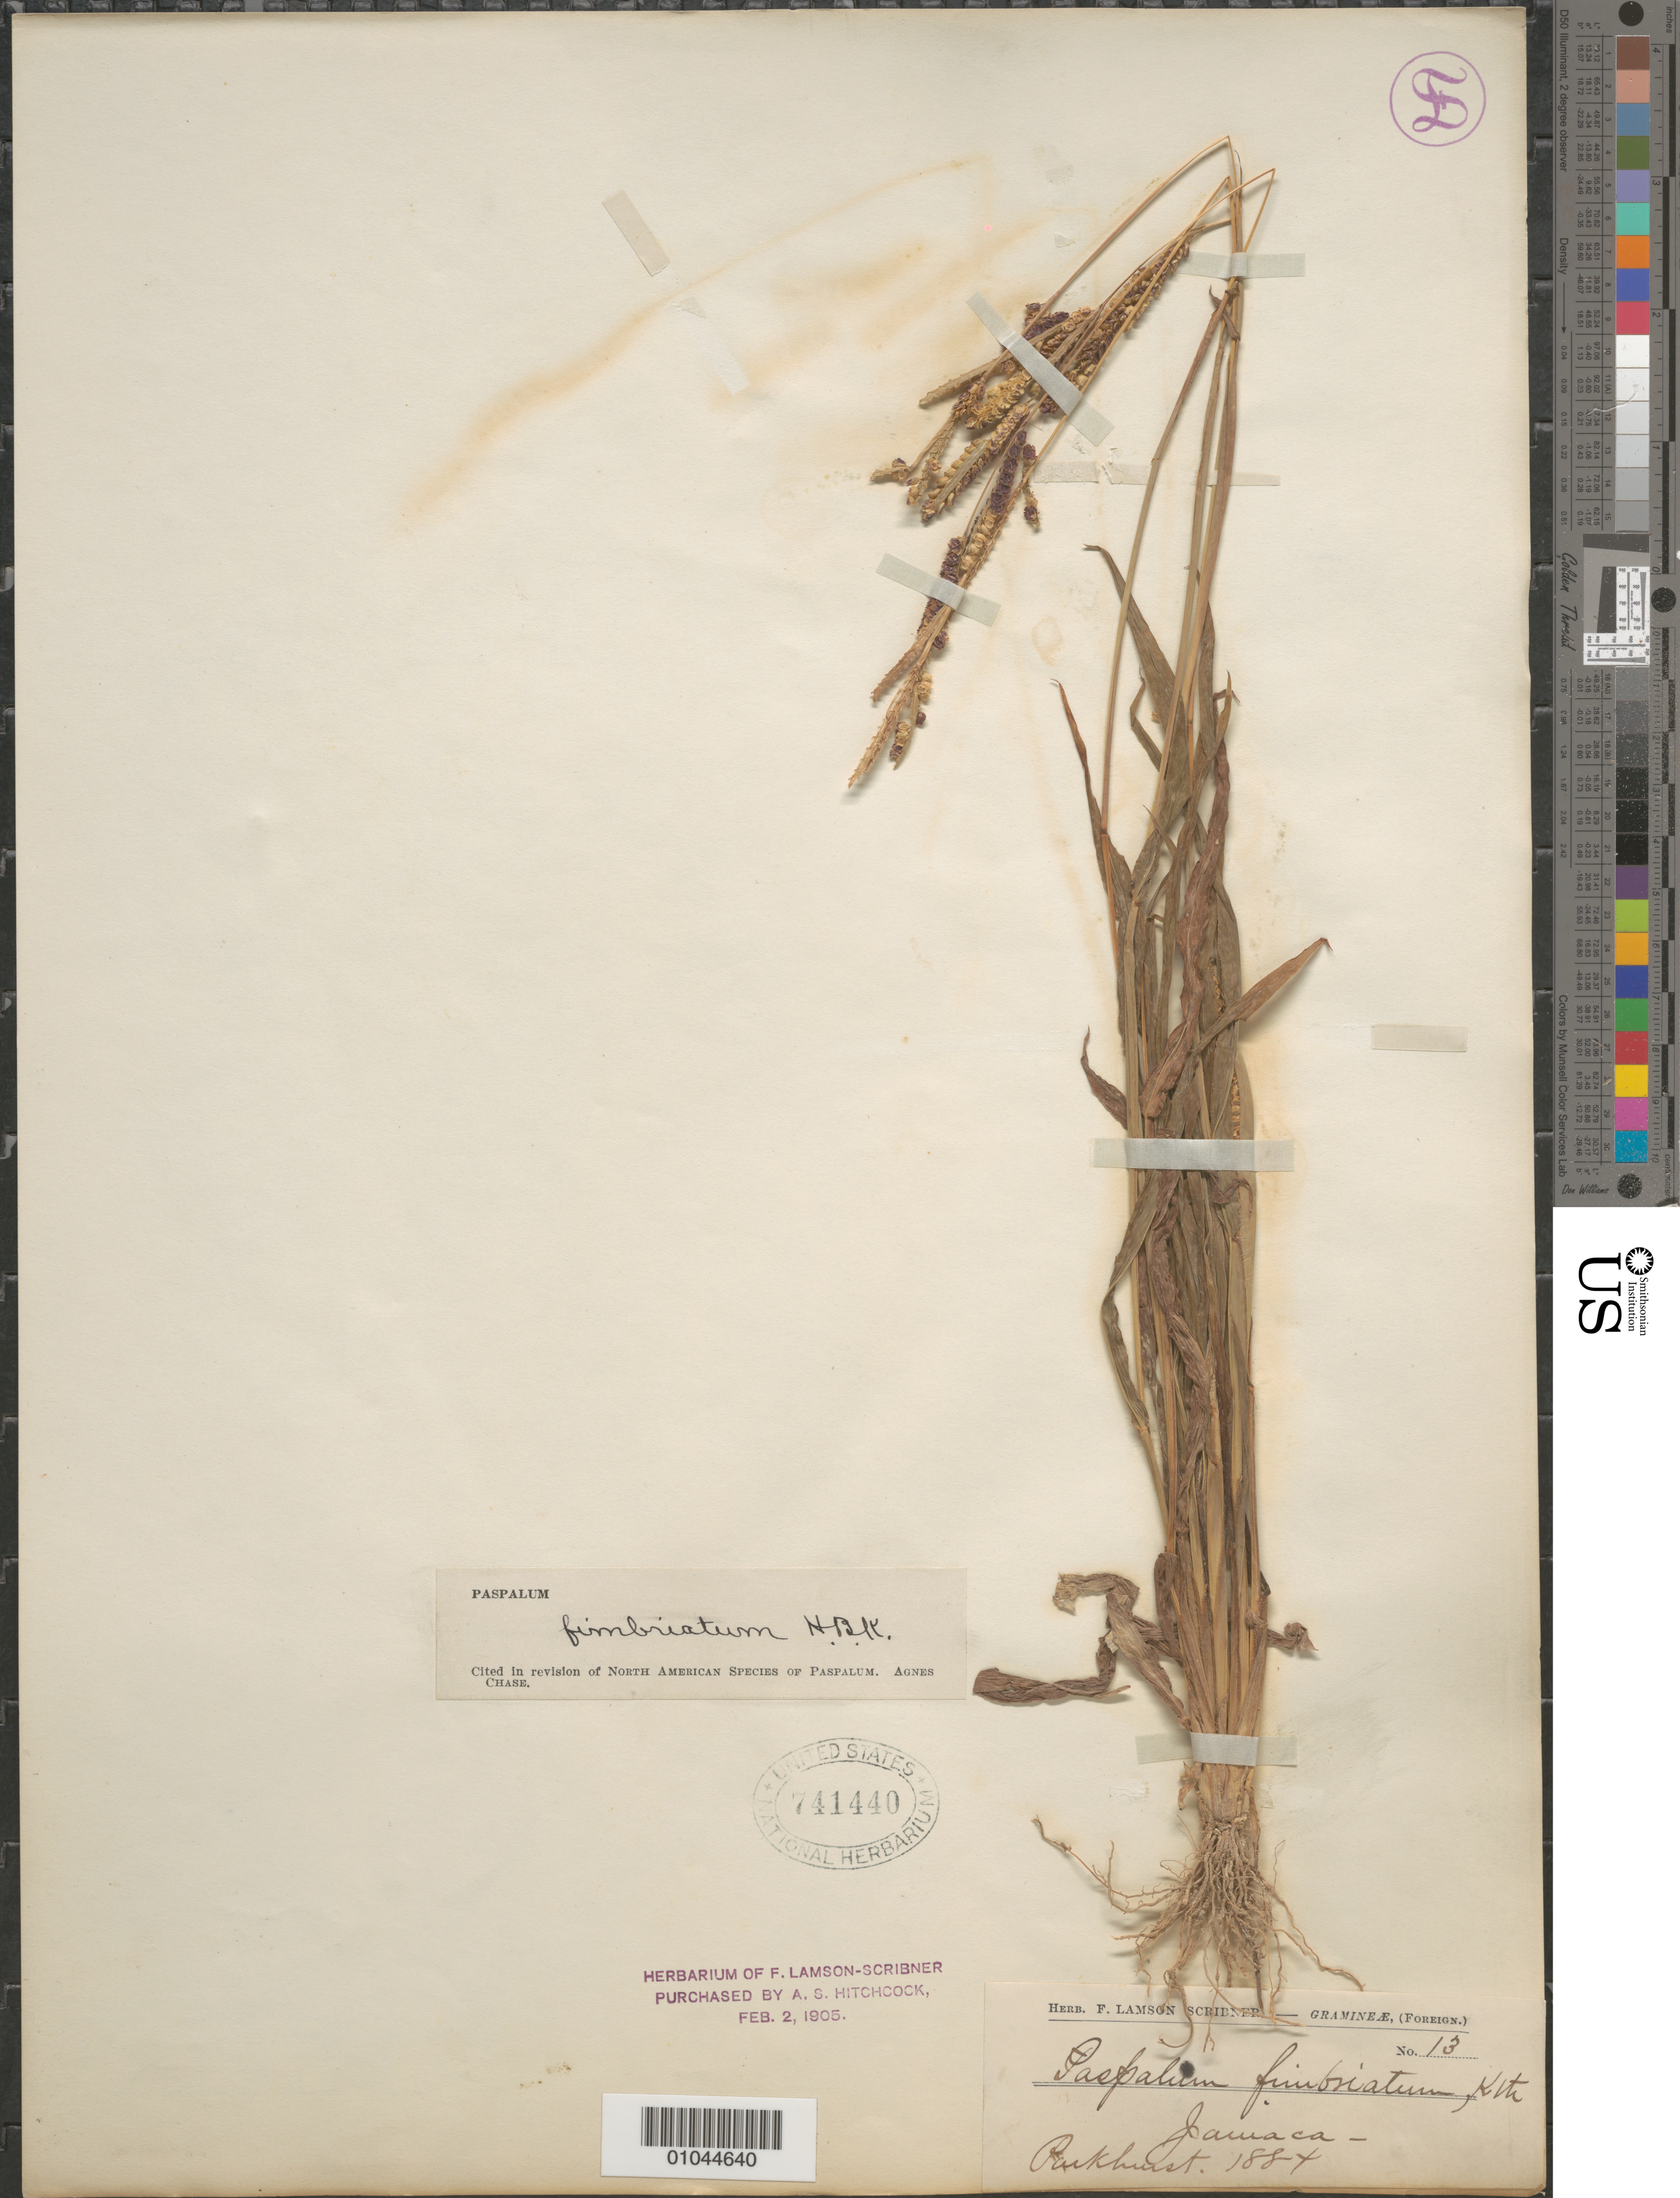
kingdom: Plantae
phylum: Tracheophyta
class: Liliopsida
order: Poales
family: Poaceae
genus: Paspalum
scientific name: Paspalum fimbriatum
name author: Kunth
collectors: -. Parkhurst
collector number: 13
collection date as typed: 1884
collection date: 1884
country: Jamaica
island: Jamaica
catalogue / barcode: US 741440